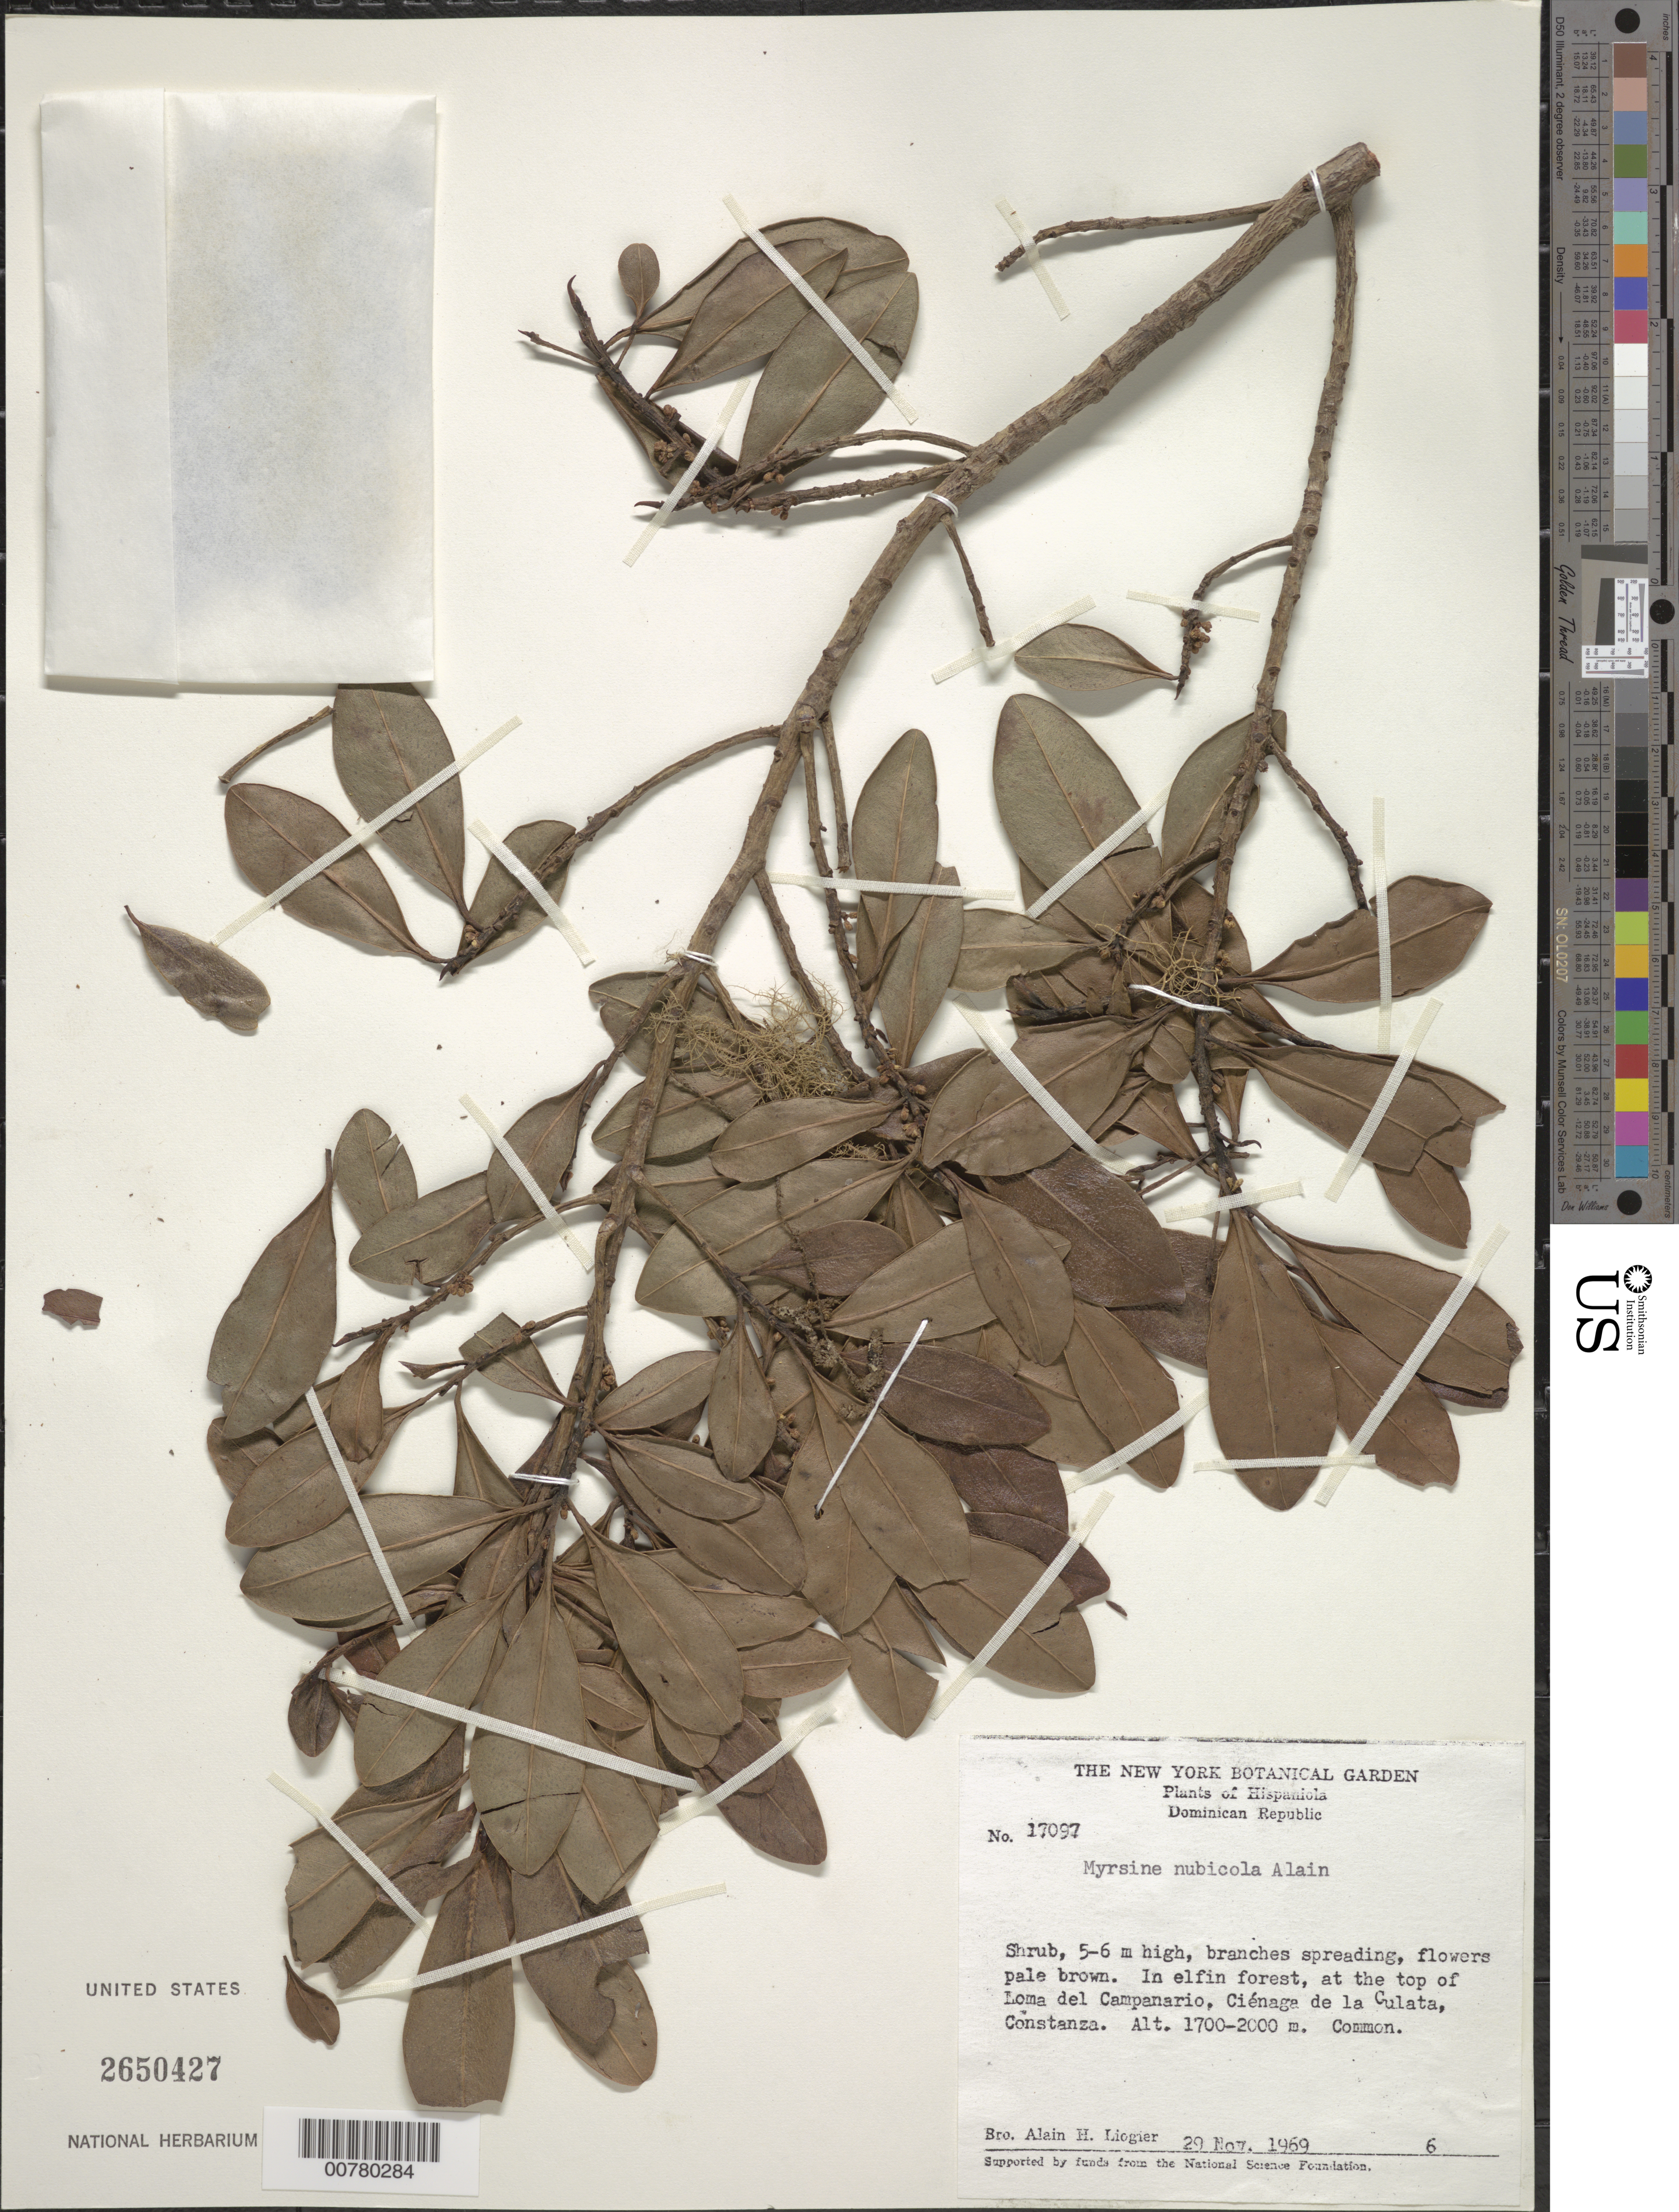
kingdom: Plantae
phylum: Tracheophyta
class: Magnoliopsida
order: Ericales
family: Primulaceae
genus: Myrsine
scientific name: Myrsine nubicola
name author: Alain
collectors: A. H. Liogier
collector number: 17097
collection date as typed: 29 Nov 1969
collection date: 1969-11-29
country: Dominican Republic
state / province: La Vega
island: Hispaniola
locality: Constanza, Cienaga de la Culata, at top of Loma del Campanario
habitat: In elfin forest.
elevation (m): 1700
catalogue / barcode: US 2650427